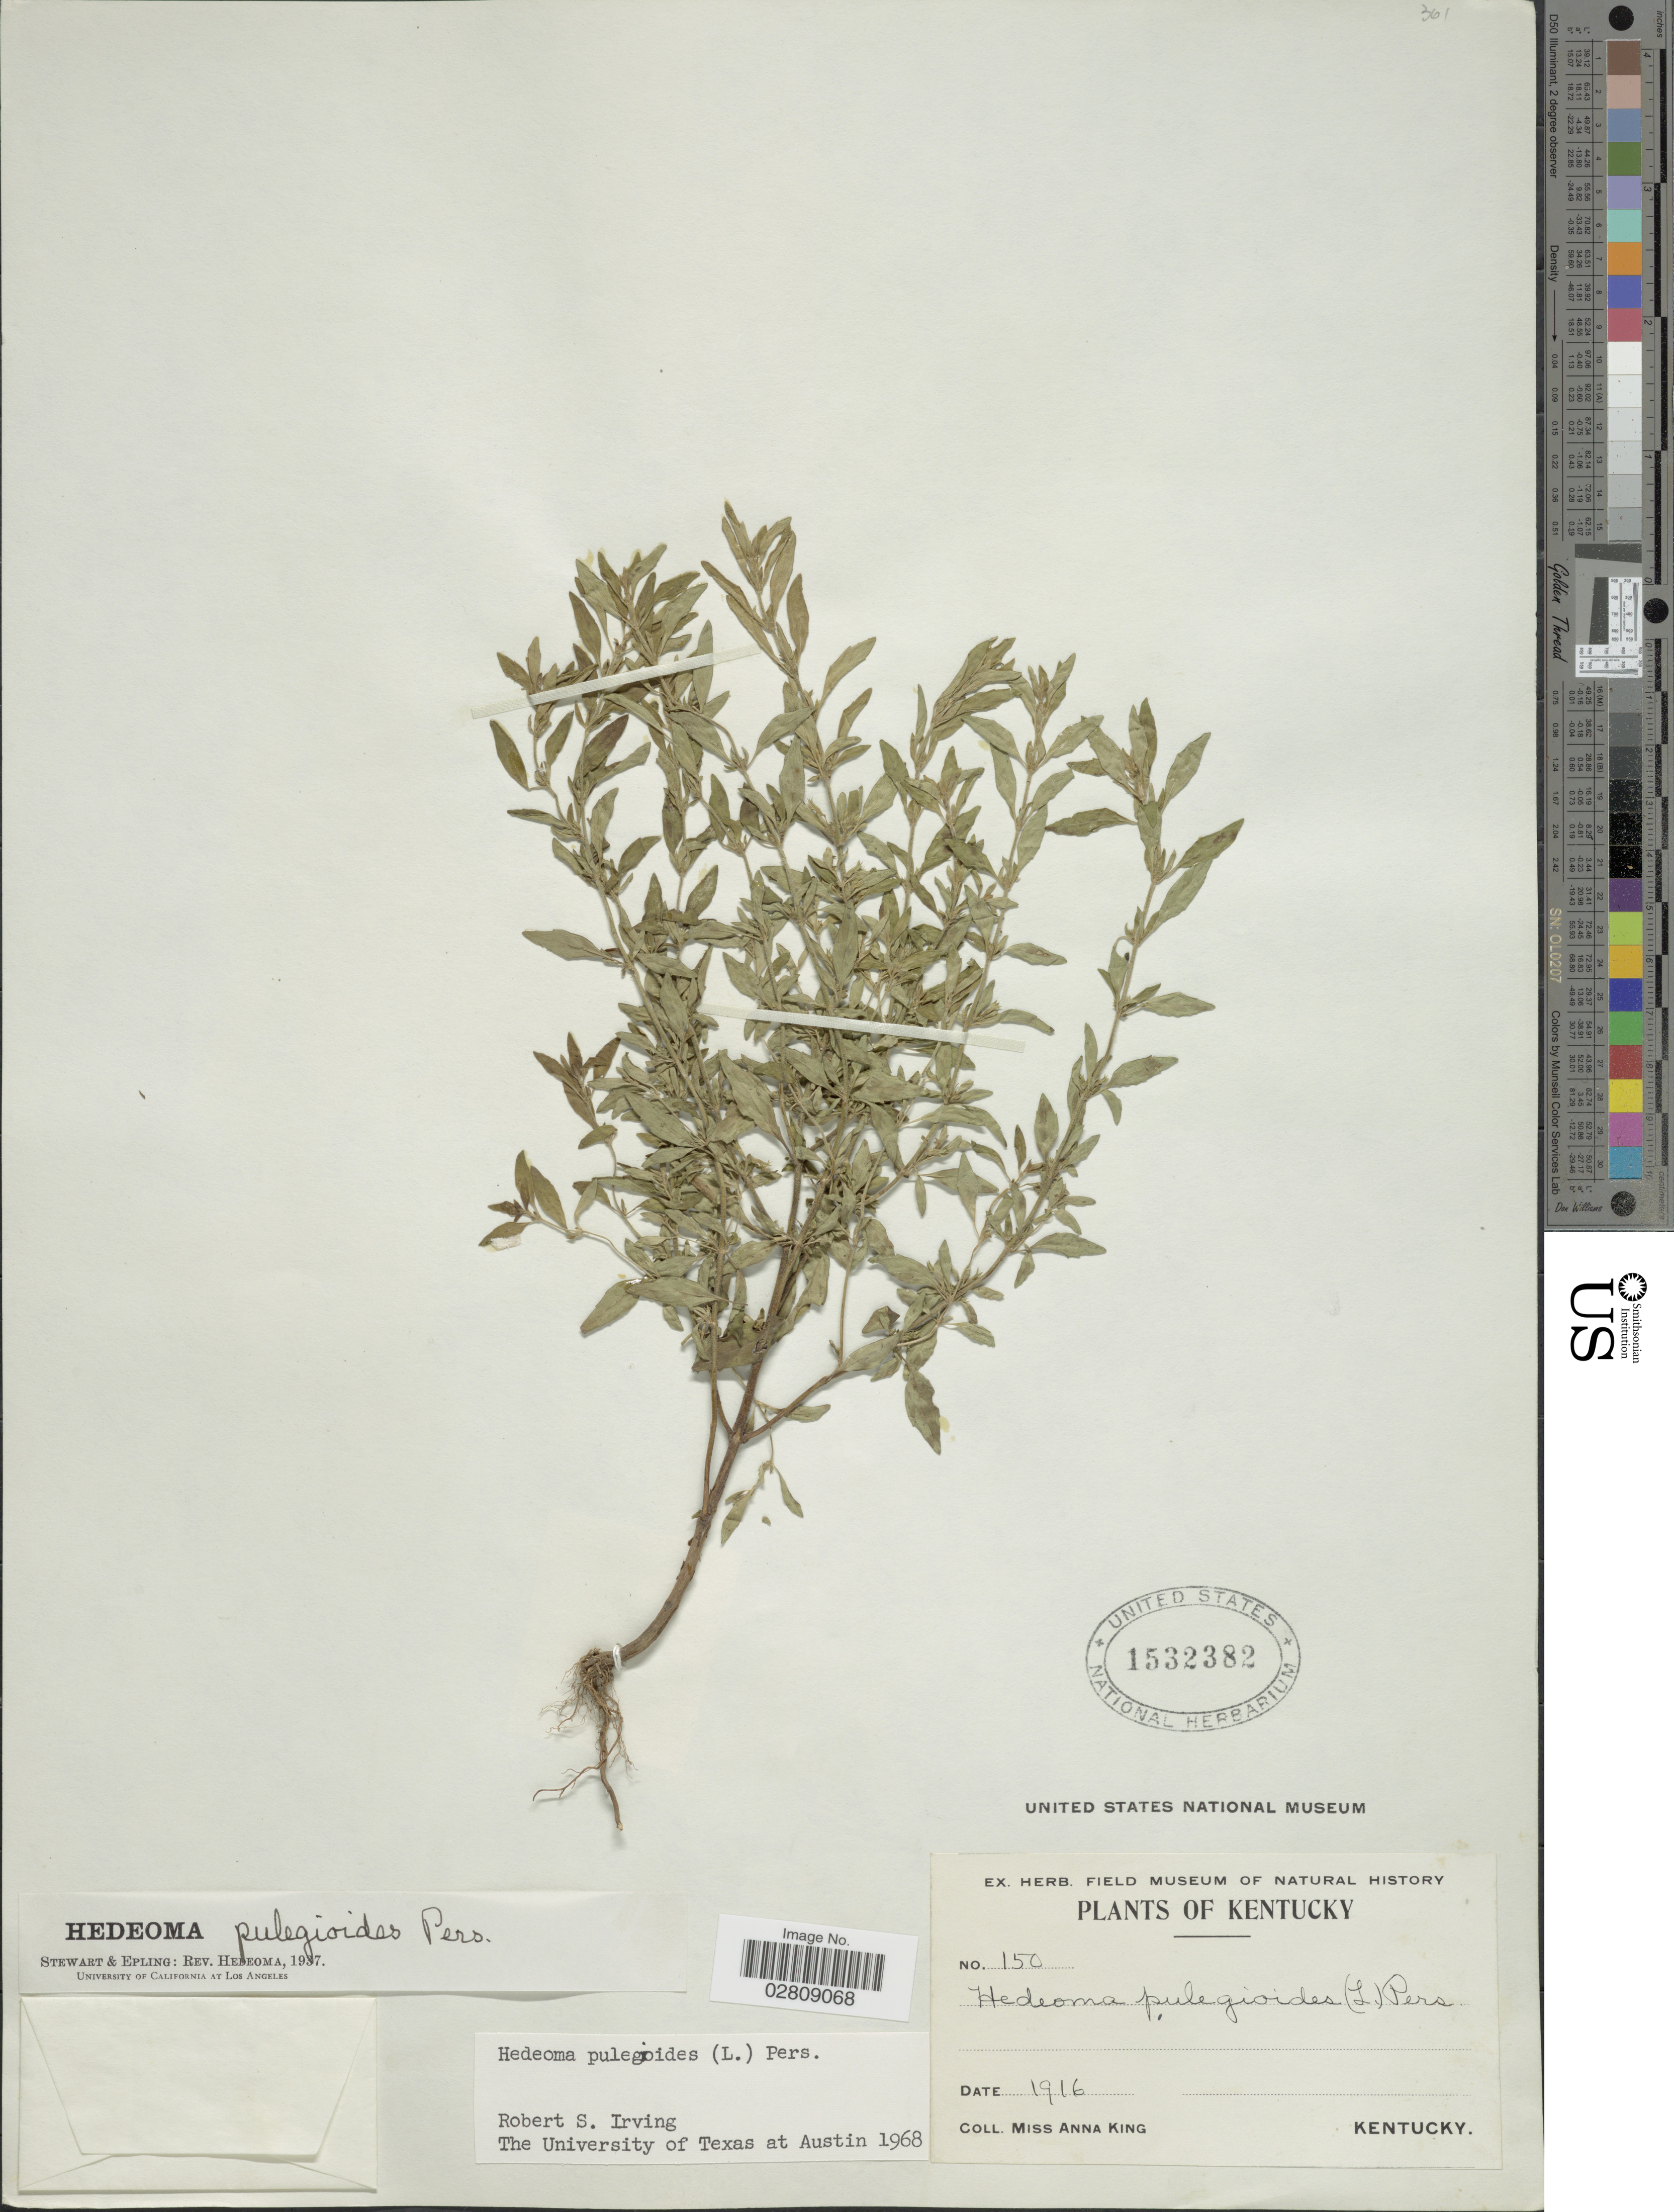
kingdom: Plantae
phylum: Tracheophyta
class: Magnoliopsida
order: Lamiales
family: Lamiaceae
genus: Hedeoma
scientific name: Hedeoma pulegioides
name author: (L.) Pers.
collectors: A. King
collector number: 150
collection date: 1916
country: United States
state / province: Kentucky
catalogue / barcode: US 1532382